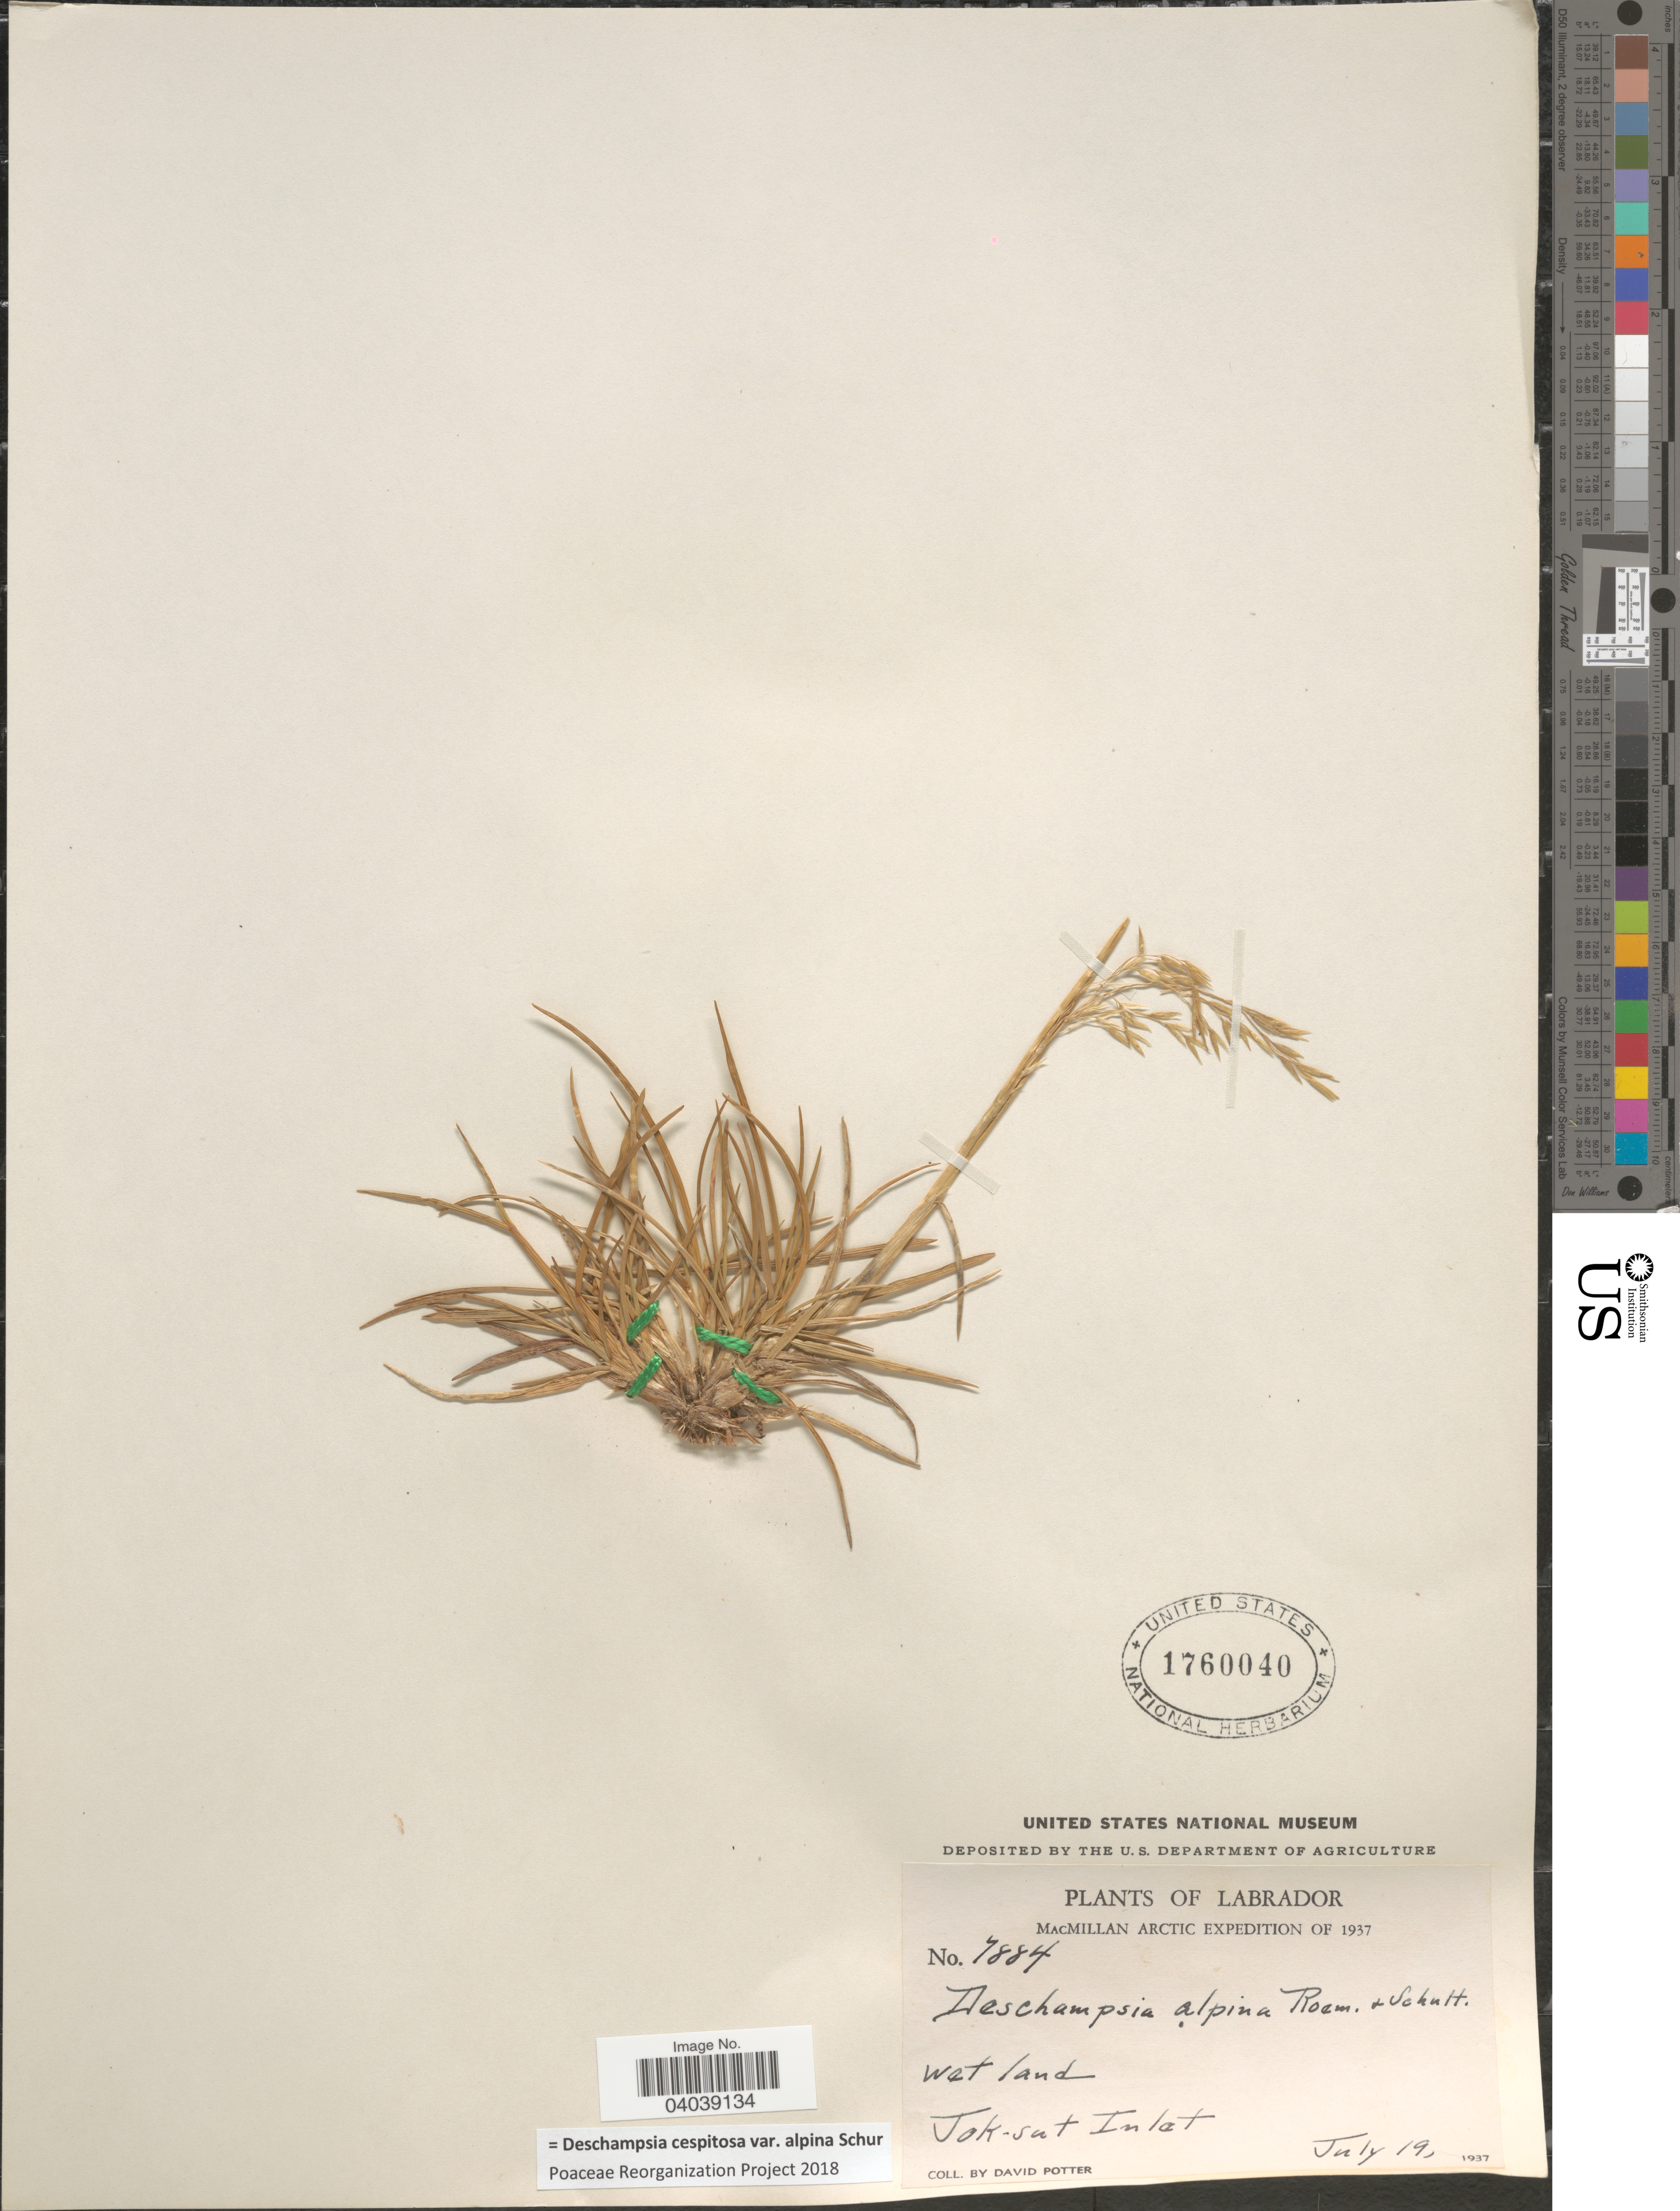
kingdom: Plantae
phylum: Tracheophyta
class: Liliopsida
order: Poales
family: Poaceae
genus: Deschampsia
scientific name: Deschampsia cespitosa var. alpina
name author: Vasey ex W.J. Beal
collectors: D. Potter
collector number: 7884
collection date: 1937-07-19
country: Canada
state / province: Newfoundland and Labrador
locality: Labrador. Jok-sat Inlet.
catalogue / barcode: US 1760040